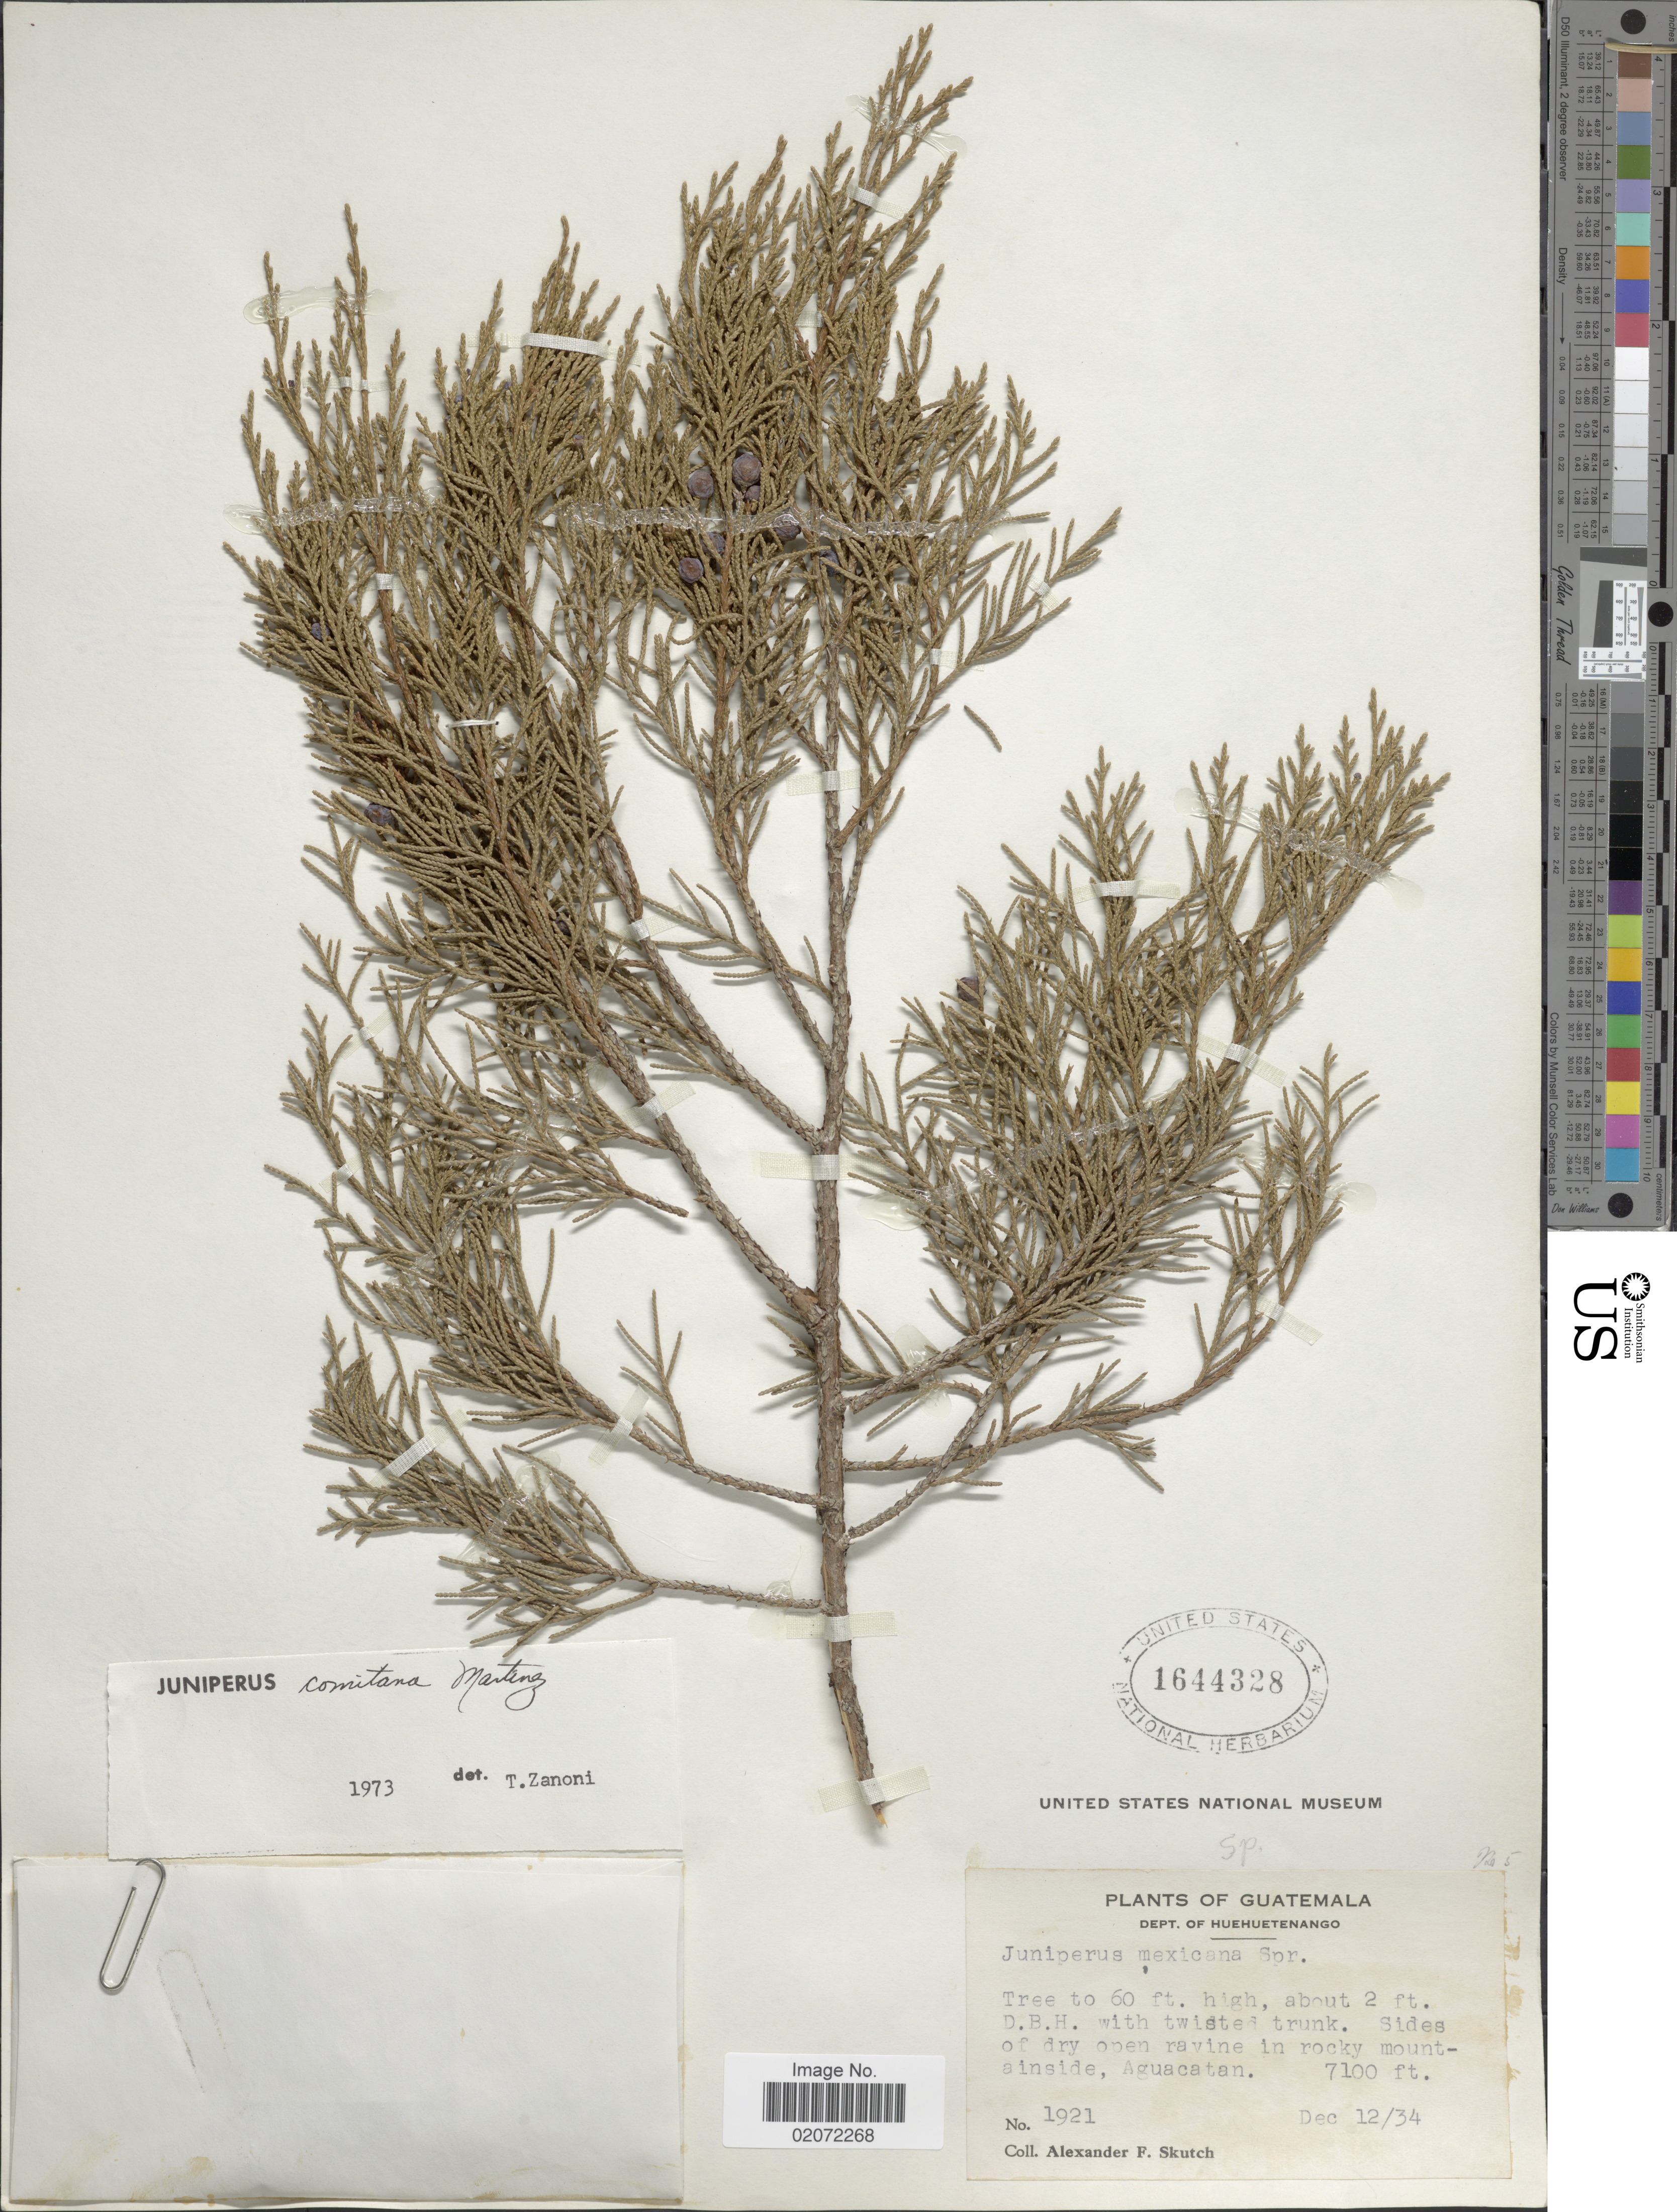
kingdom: Plantae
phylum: Tracheophyta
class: Pinopsida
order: Pinales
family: Cupressaceae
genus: Juniperus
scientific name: Juniperus comitana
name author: Martínez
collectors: A. F. Skutch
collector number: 1921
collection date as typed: Transcribed d/m/y: 12/12/34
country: Guatemala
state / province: Huehuetenango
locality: Dept. of Huehuetenango. Sides of dry open ravine in rocky mountainside, Aguacatan.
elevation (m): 2164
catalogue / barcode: US 1644328